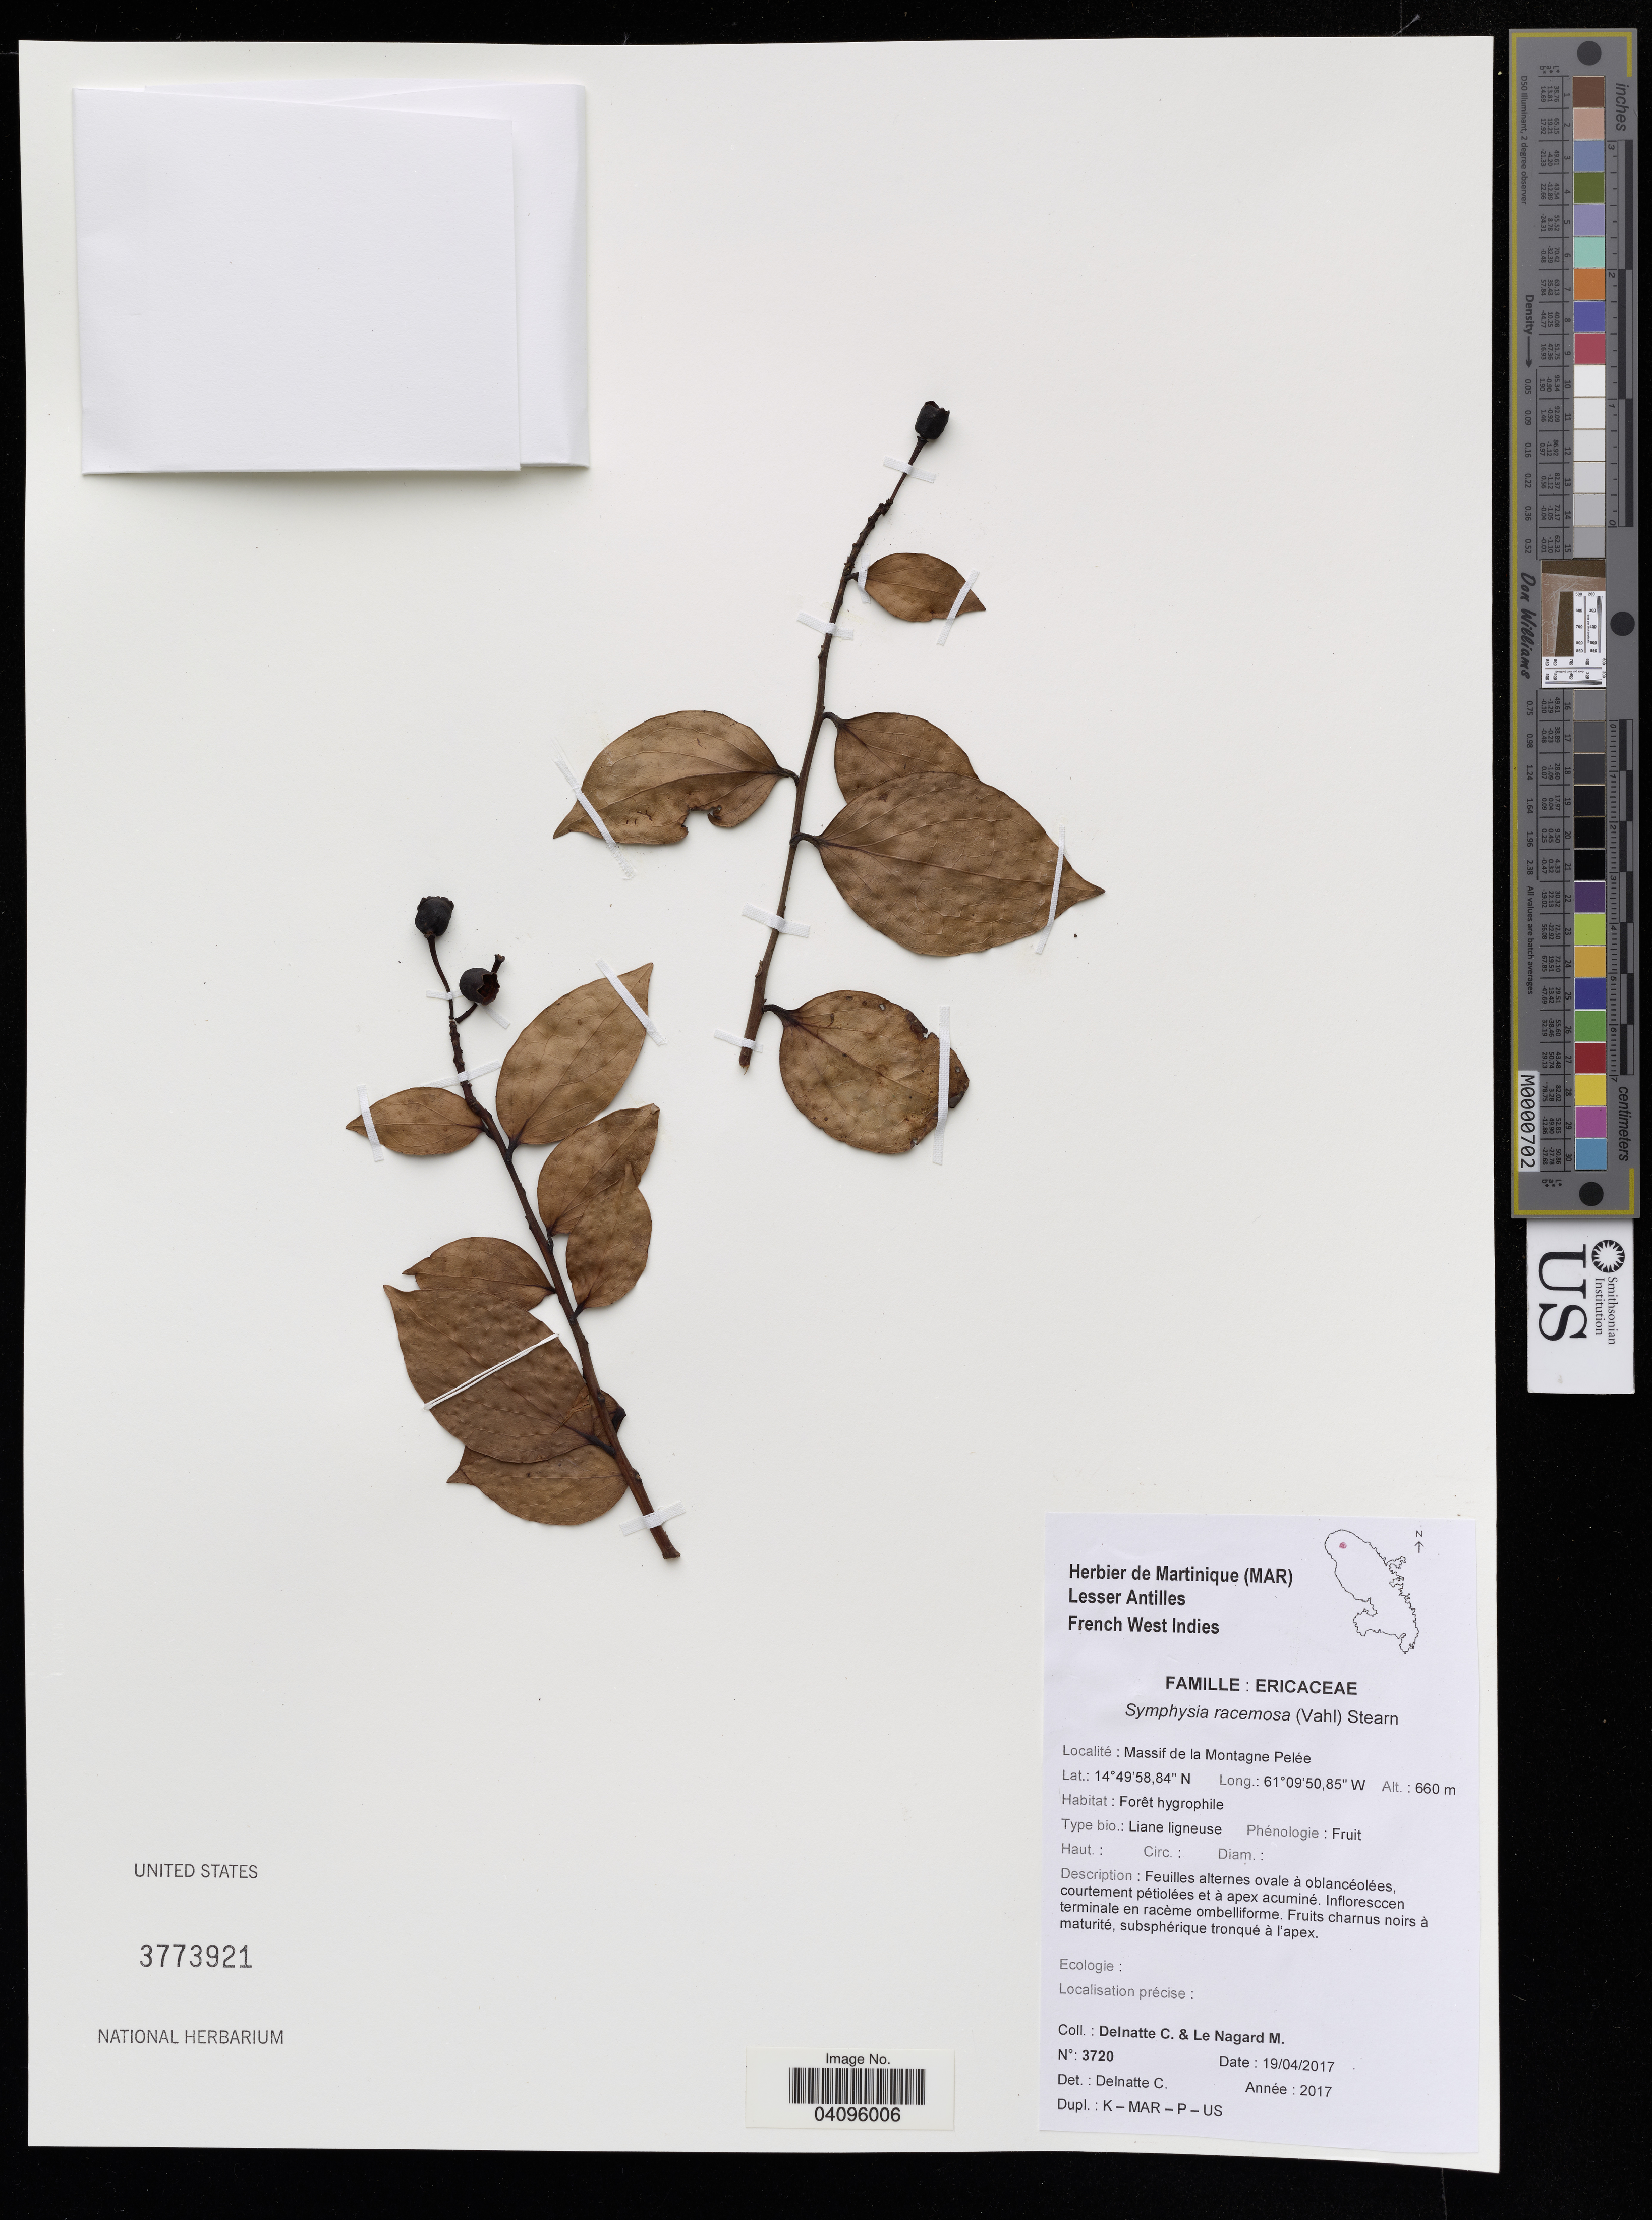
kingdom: Plantae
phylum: Tracheophyta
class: Magnoliopsida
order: Ericales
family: Ericaceae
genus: Symphysia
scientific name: Symphysia racemosa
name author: (Vahl) Stearn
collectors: C. Delnatte & M. Le Nagard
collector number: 3720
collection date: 2017-04-19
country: Martinique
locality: Lesser Antilles, Massif de la Montagne Pelée.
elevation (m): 660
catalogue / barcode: US 3773921